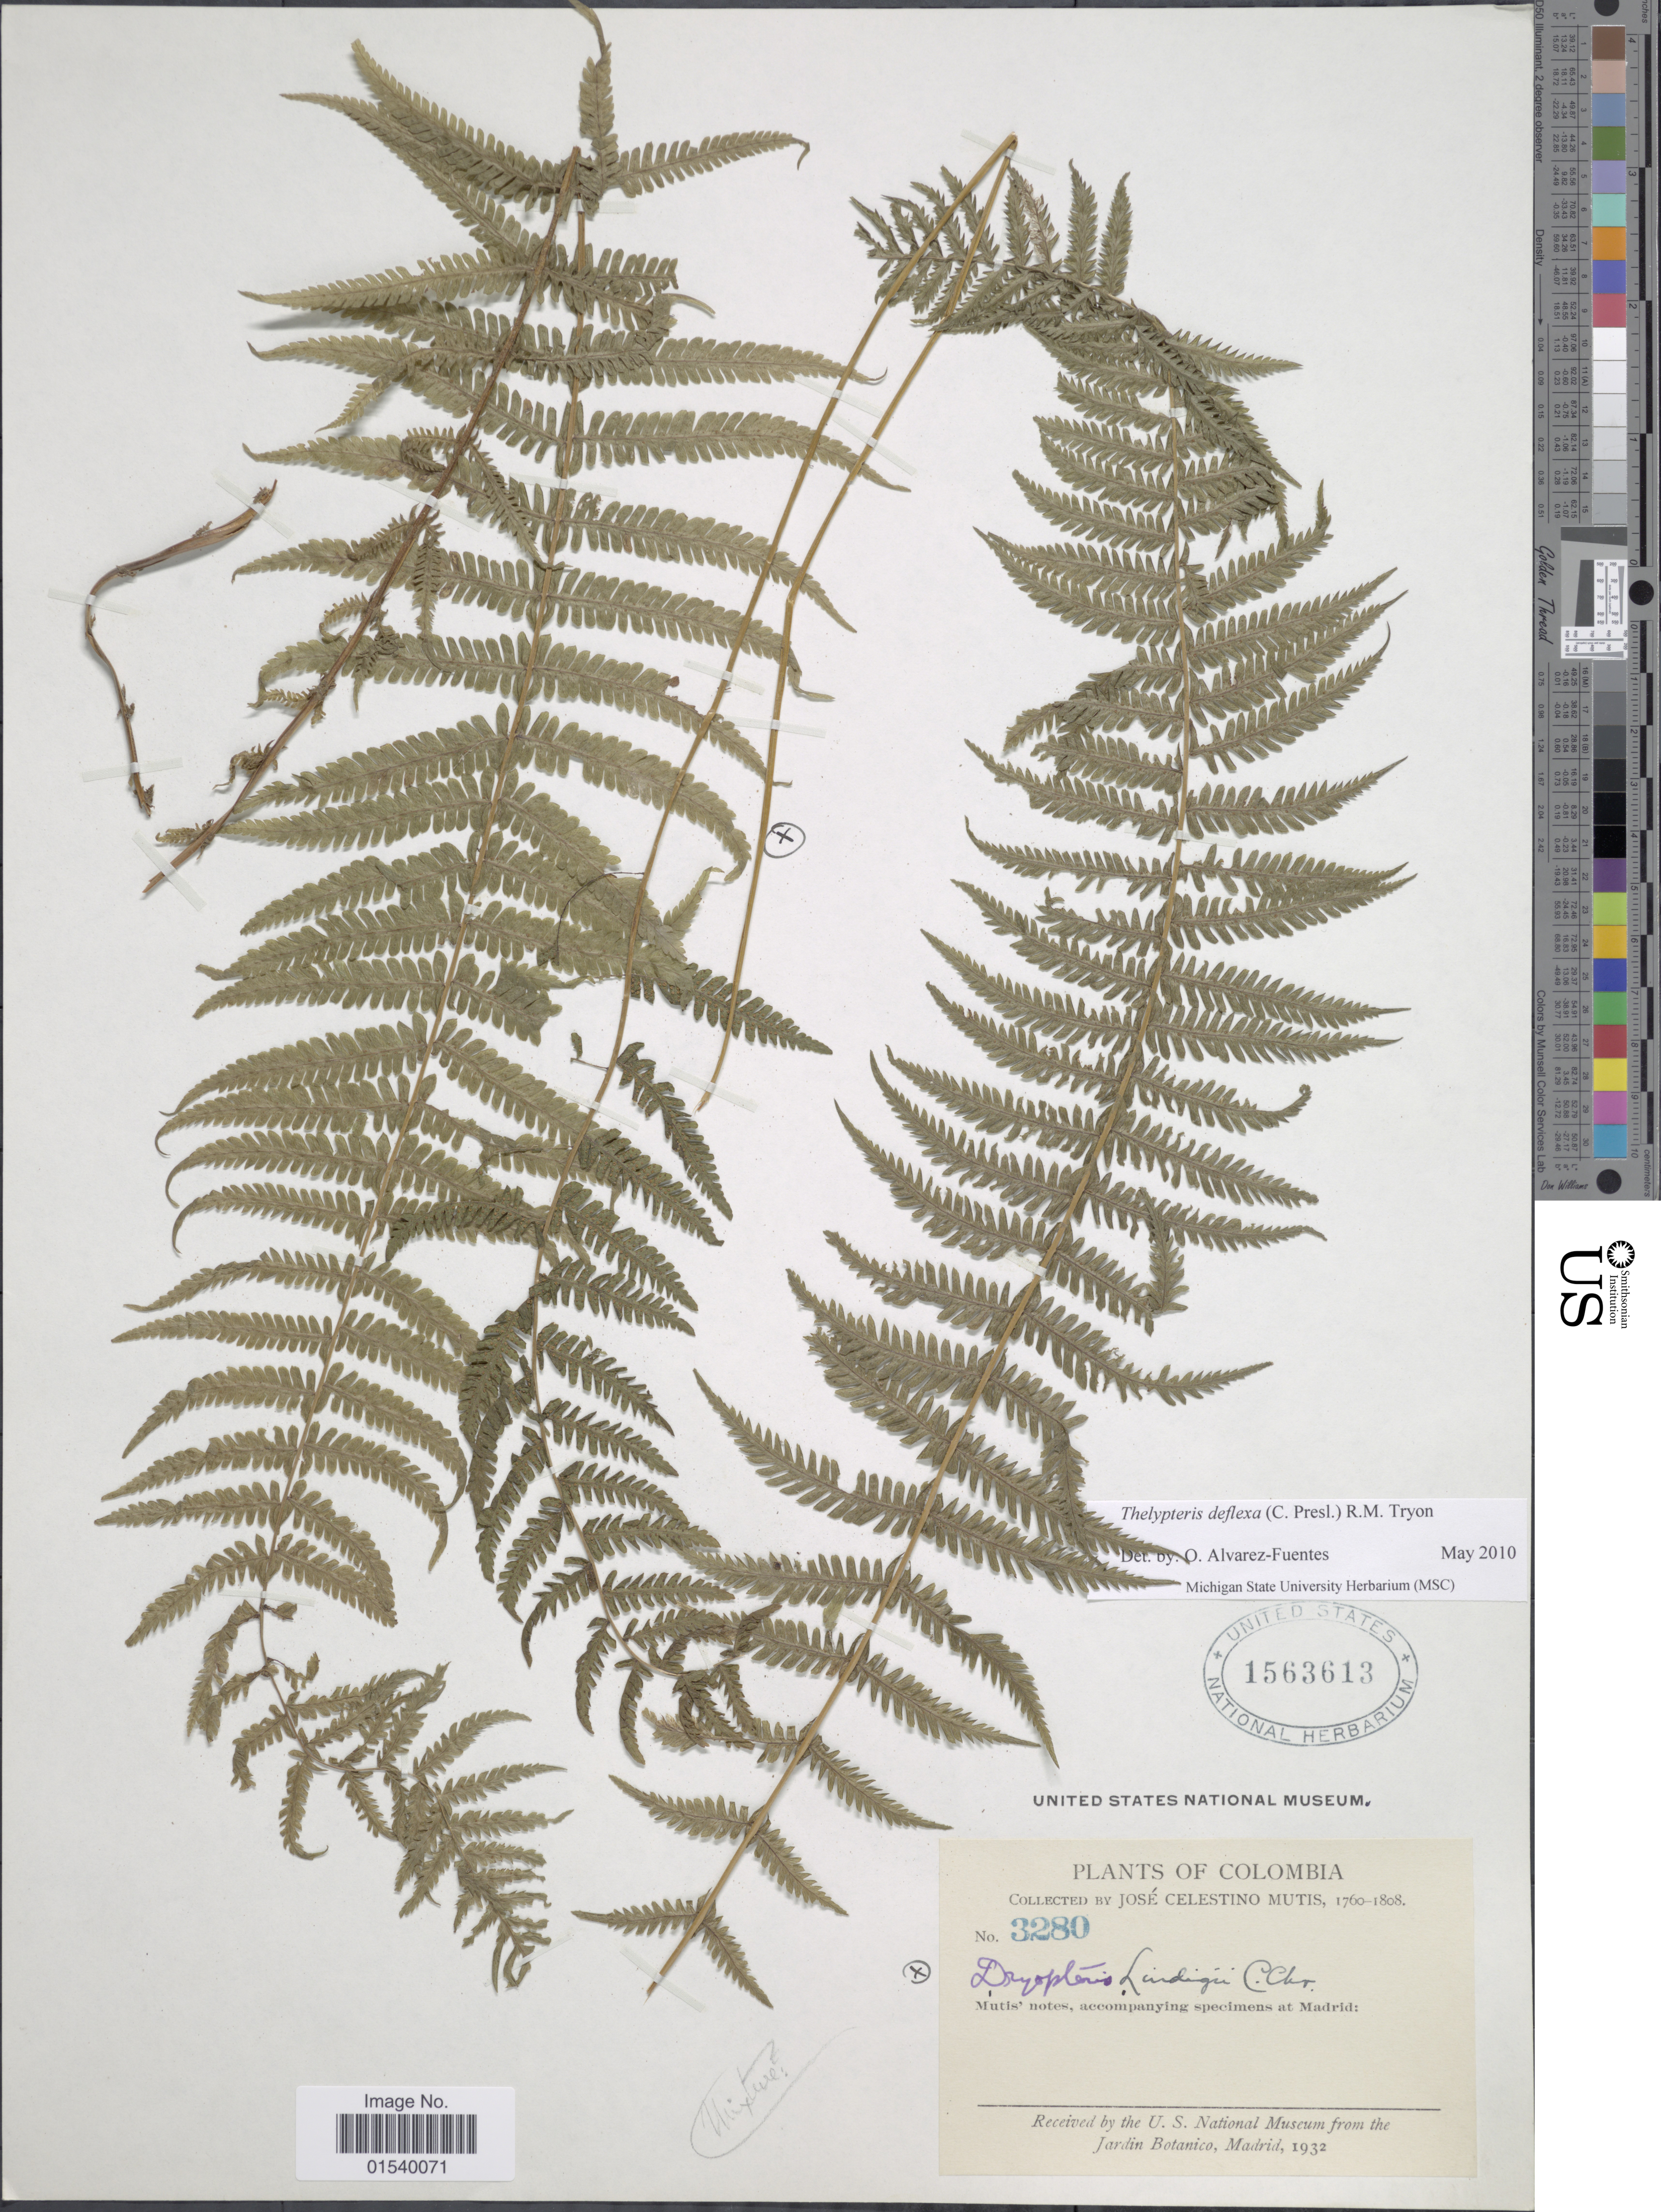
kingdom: Plantae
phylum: Tracheophyta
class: Polypodiopsida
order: Polypodiales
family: Thelypteridaceae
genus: Amauropelta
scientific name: Amauropelta deflexa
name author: (C. Presl) Á. Löve & D. Löve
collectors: J. C. B. Mutis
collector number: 3280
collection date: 1760/1808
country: Colombia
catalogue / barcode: US 1563613